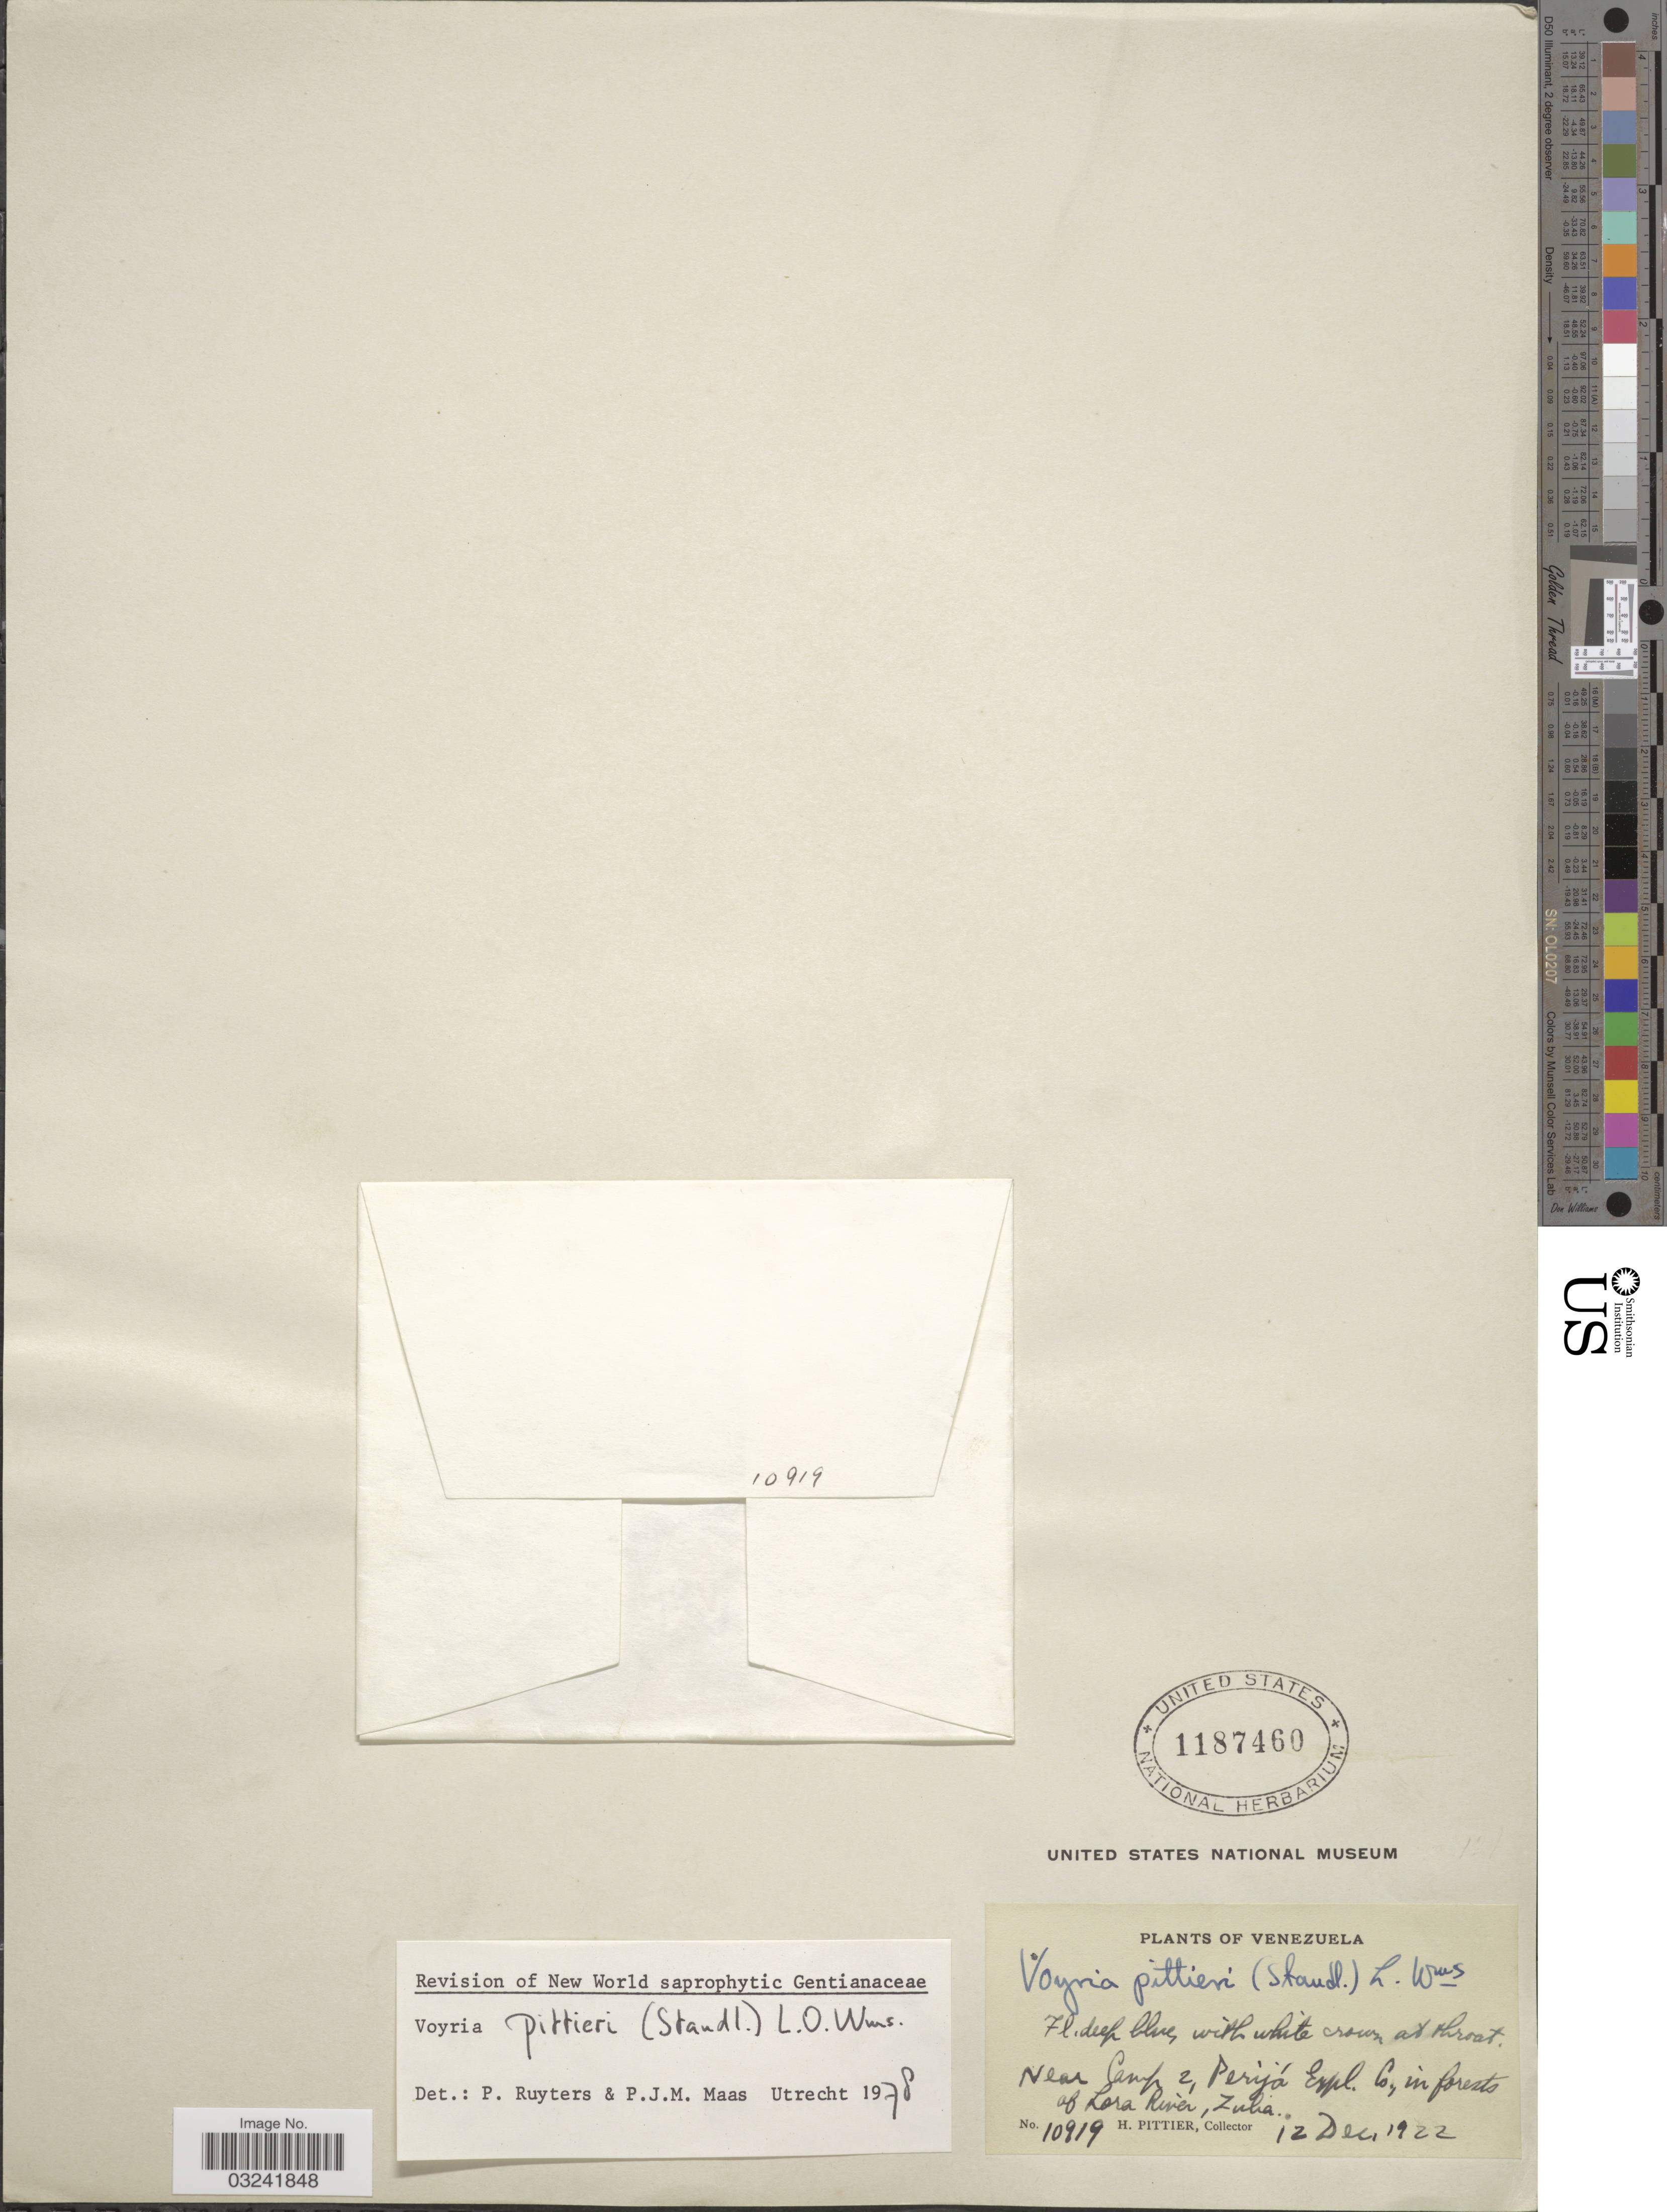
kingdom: Plantae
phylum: Tracheophyta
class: Magnoliopsida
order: Gentianales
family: Gentianaceae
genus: Voyria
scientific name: Voyria pittieri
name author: (Standl.) L.O. Williams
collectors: H. F. Pittier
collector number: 10919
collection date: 1922-12-12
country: Venezuela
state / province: Zulia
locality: Near Camp 2, Perijá Expl. Co., in forests of Lora River, Zulia.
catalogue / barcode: US 1187460